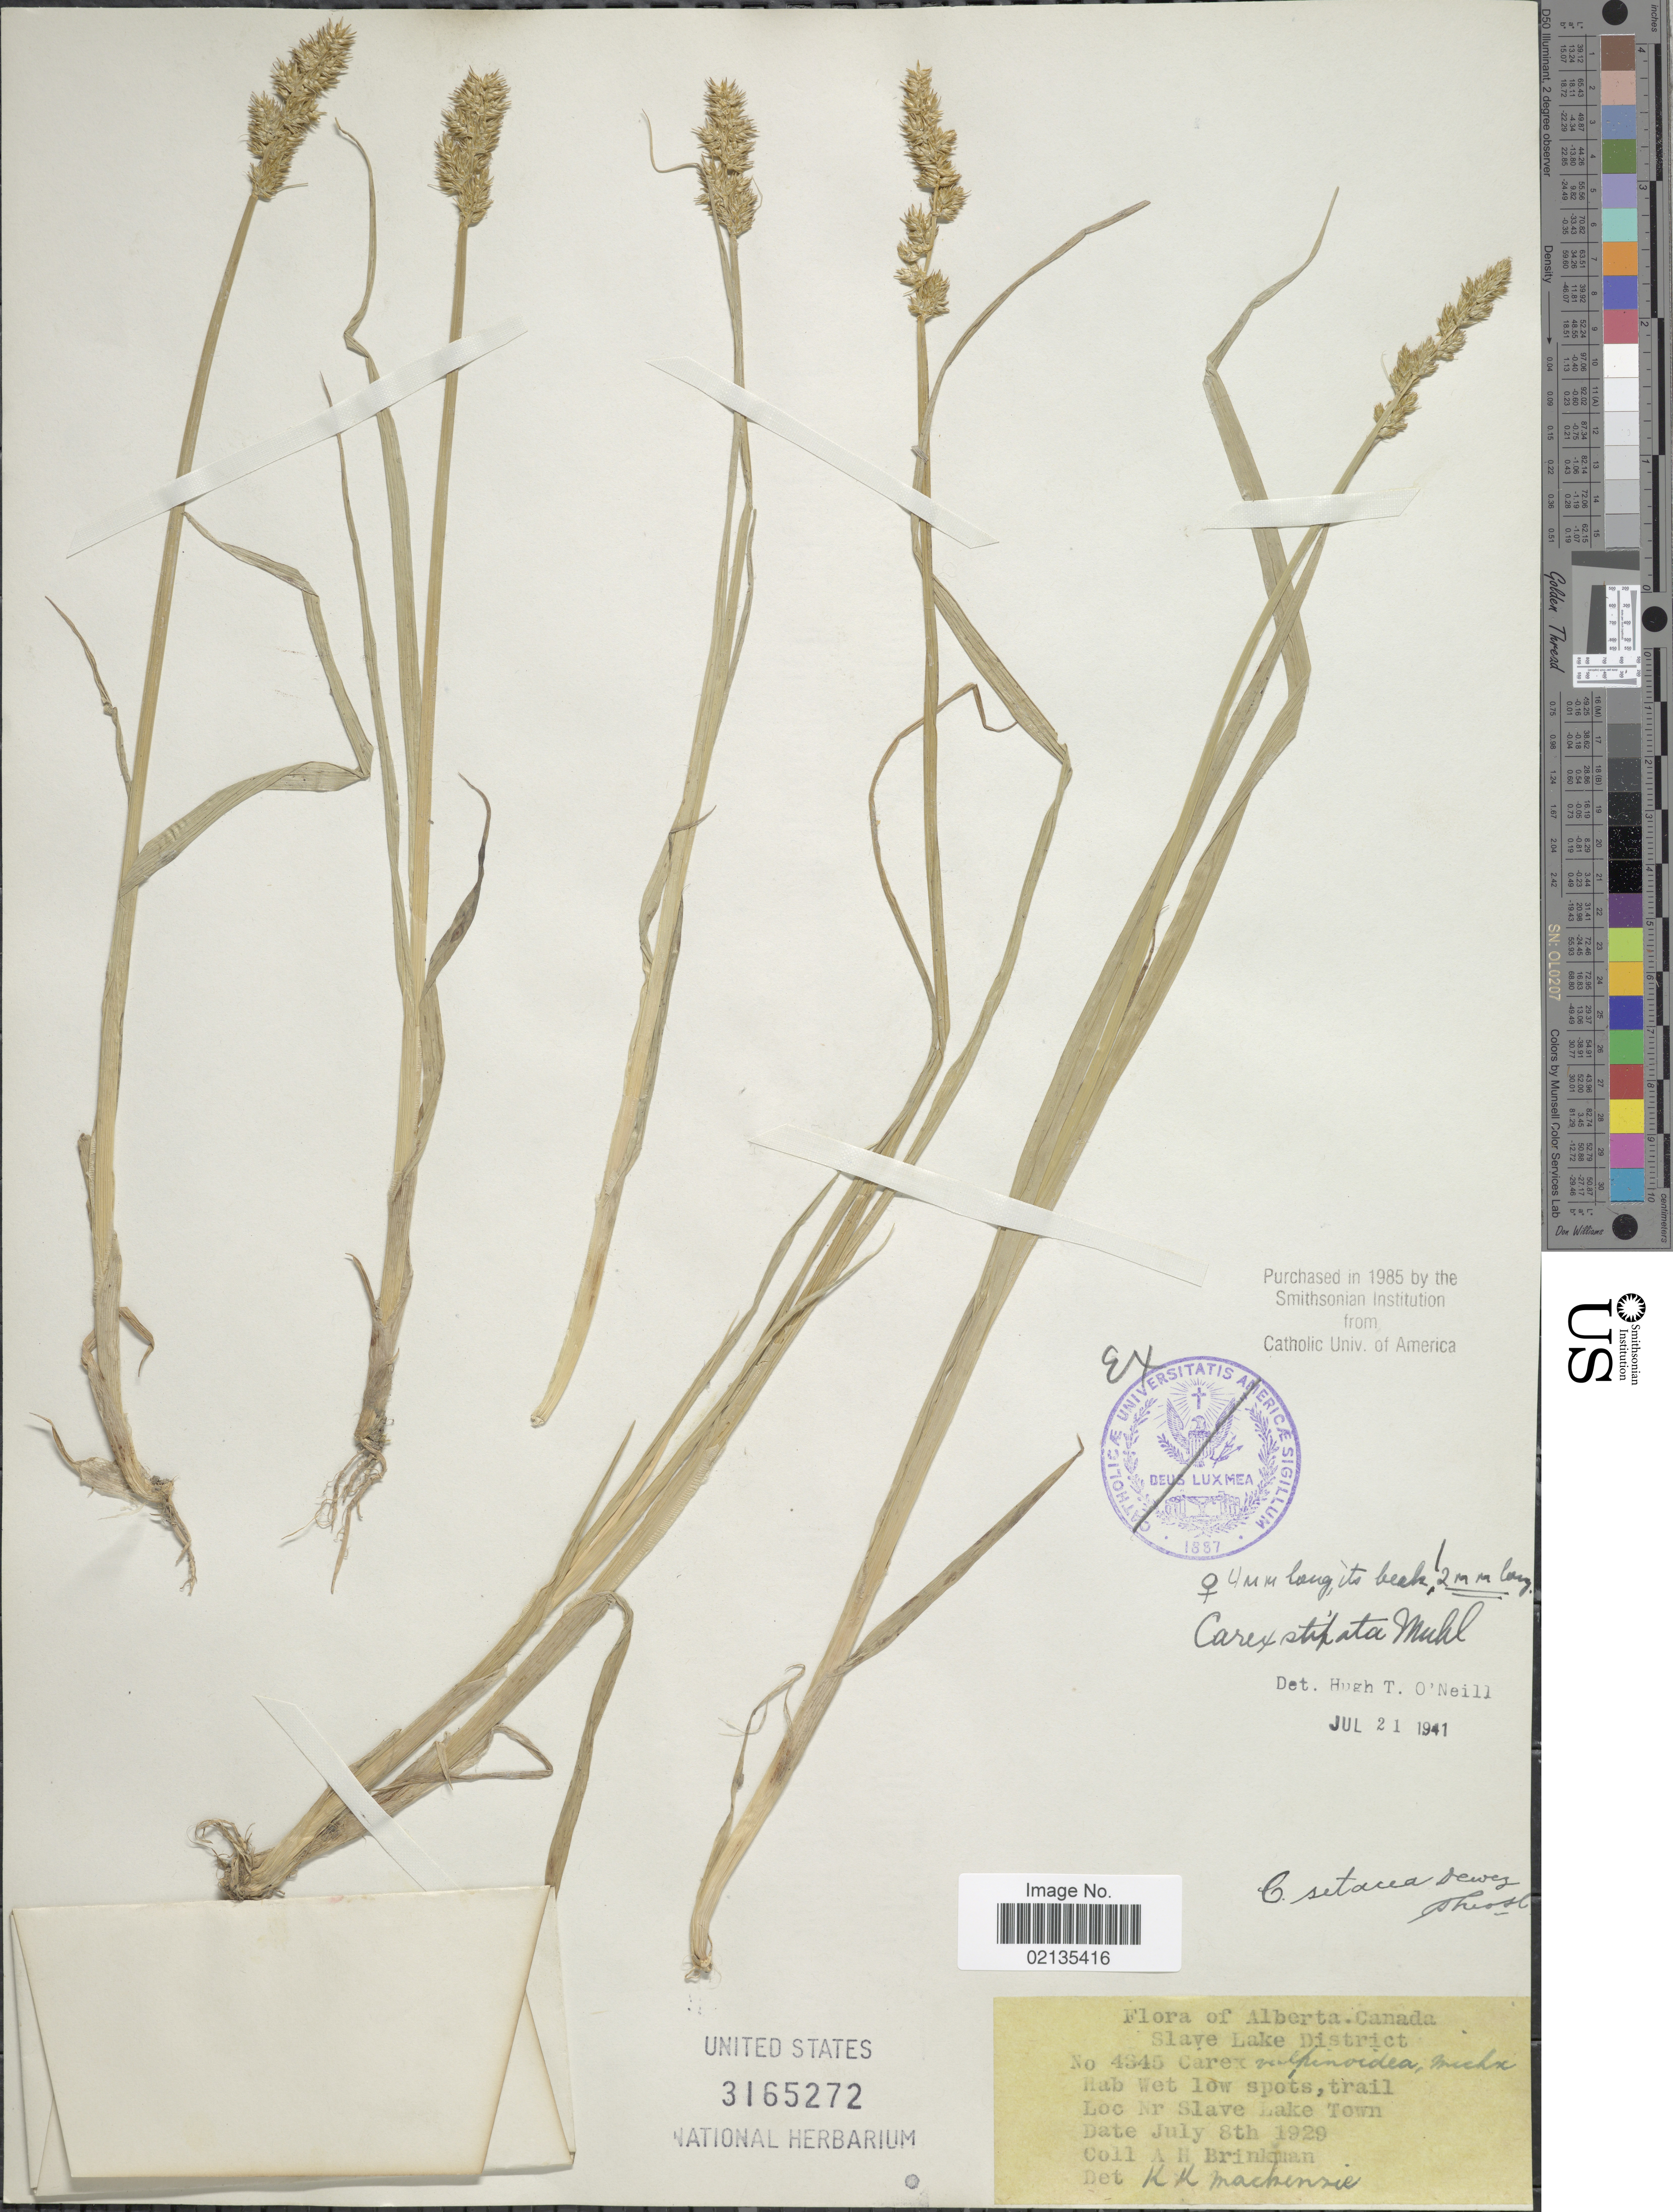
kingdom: Plantae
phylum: Tracheophyta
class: Liliopsida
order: Poales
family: Cyperaceae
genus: Carex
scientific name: Carex stipata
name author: Muhl. ex Willd.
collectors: A. Brinkman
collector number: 4345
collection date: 1929-07-08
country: Canada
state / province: Alberta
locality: Slave Lake District, Rab wet low spots, trail, nr. Slave Lake Town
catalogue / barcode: US 3165272